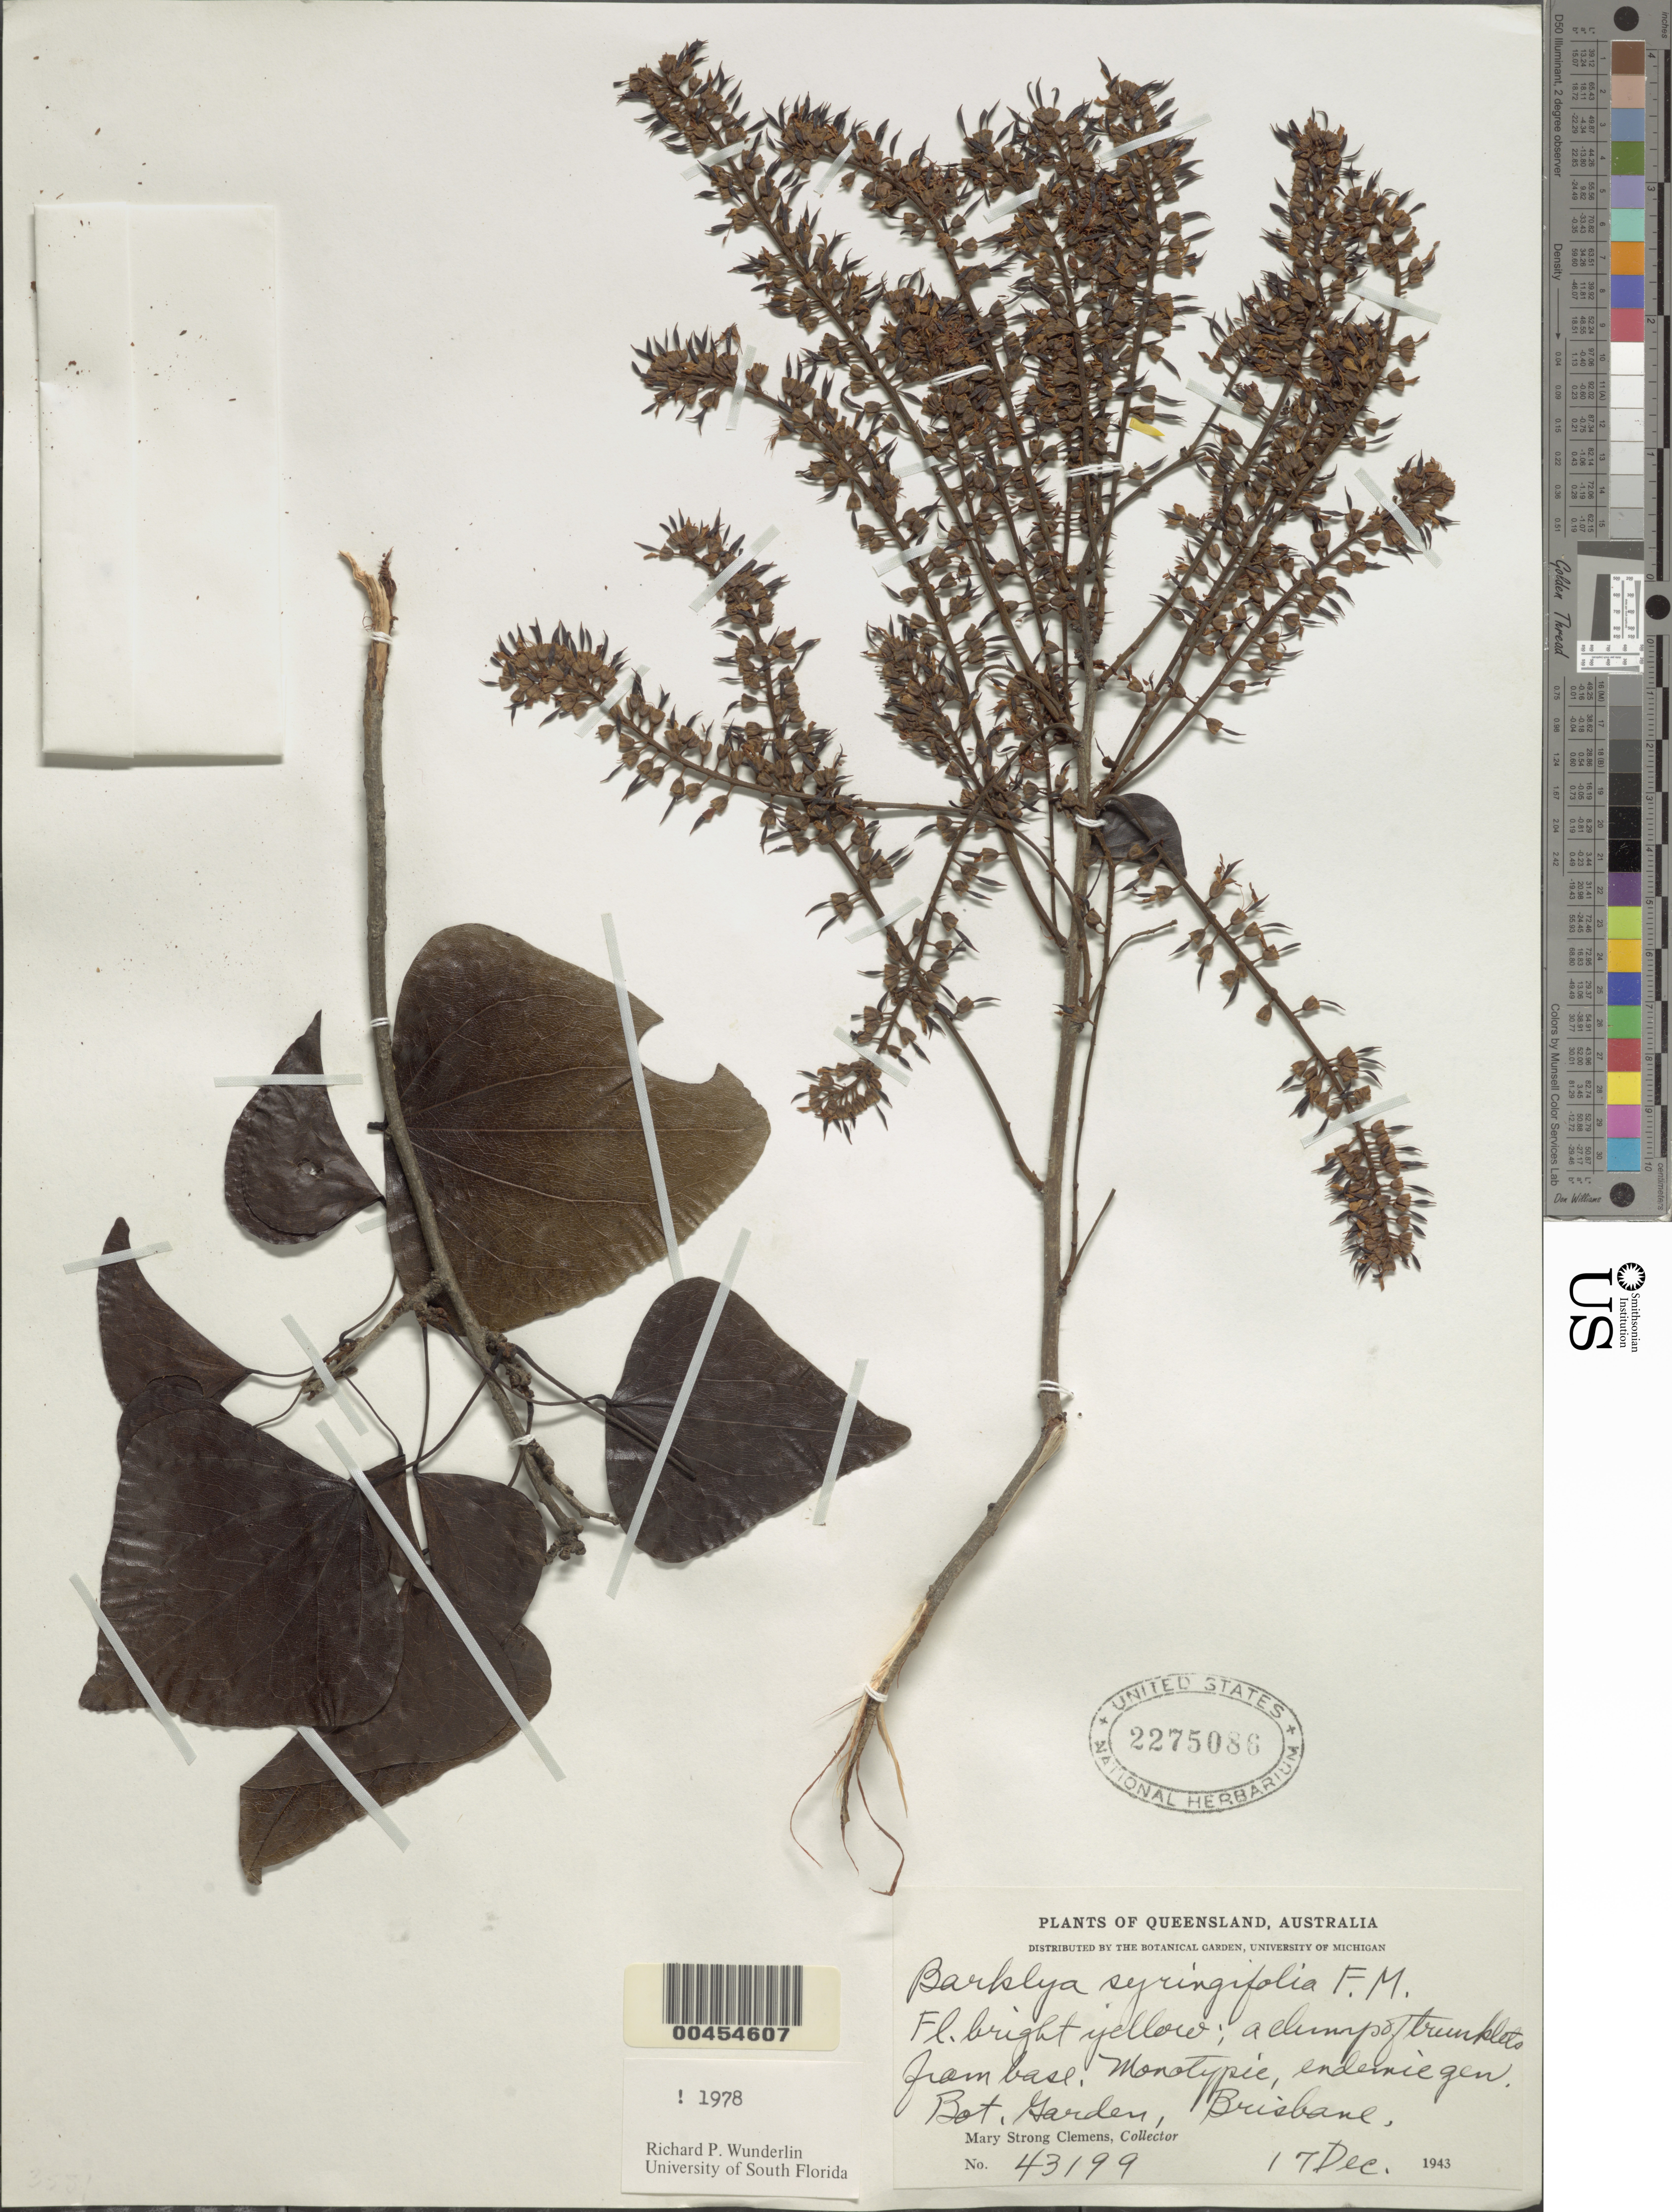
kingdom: Plantae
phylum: Tracheophyta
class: Magnoliopsida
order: Fabales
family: Fabaceae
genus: Barklya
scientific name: Barklya syringifolia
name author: F. Muell.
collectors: M. S. Clemens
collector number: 43199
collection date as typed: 17 Dec 1943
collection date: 1943-12-17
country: Australia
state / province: Queensland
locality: Brisbane bot. gard.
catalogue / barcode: US 2275086